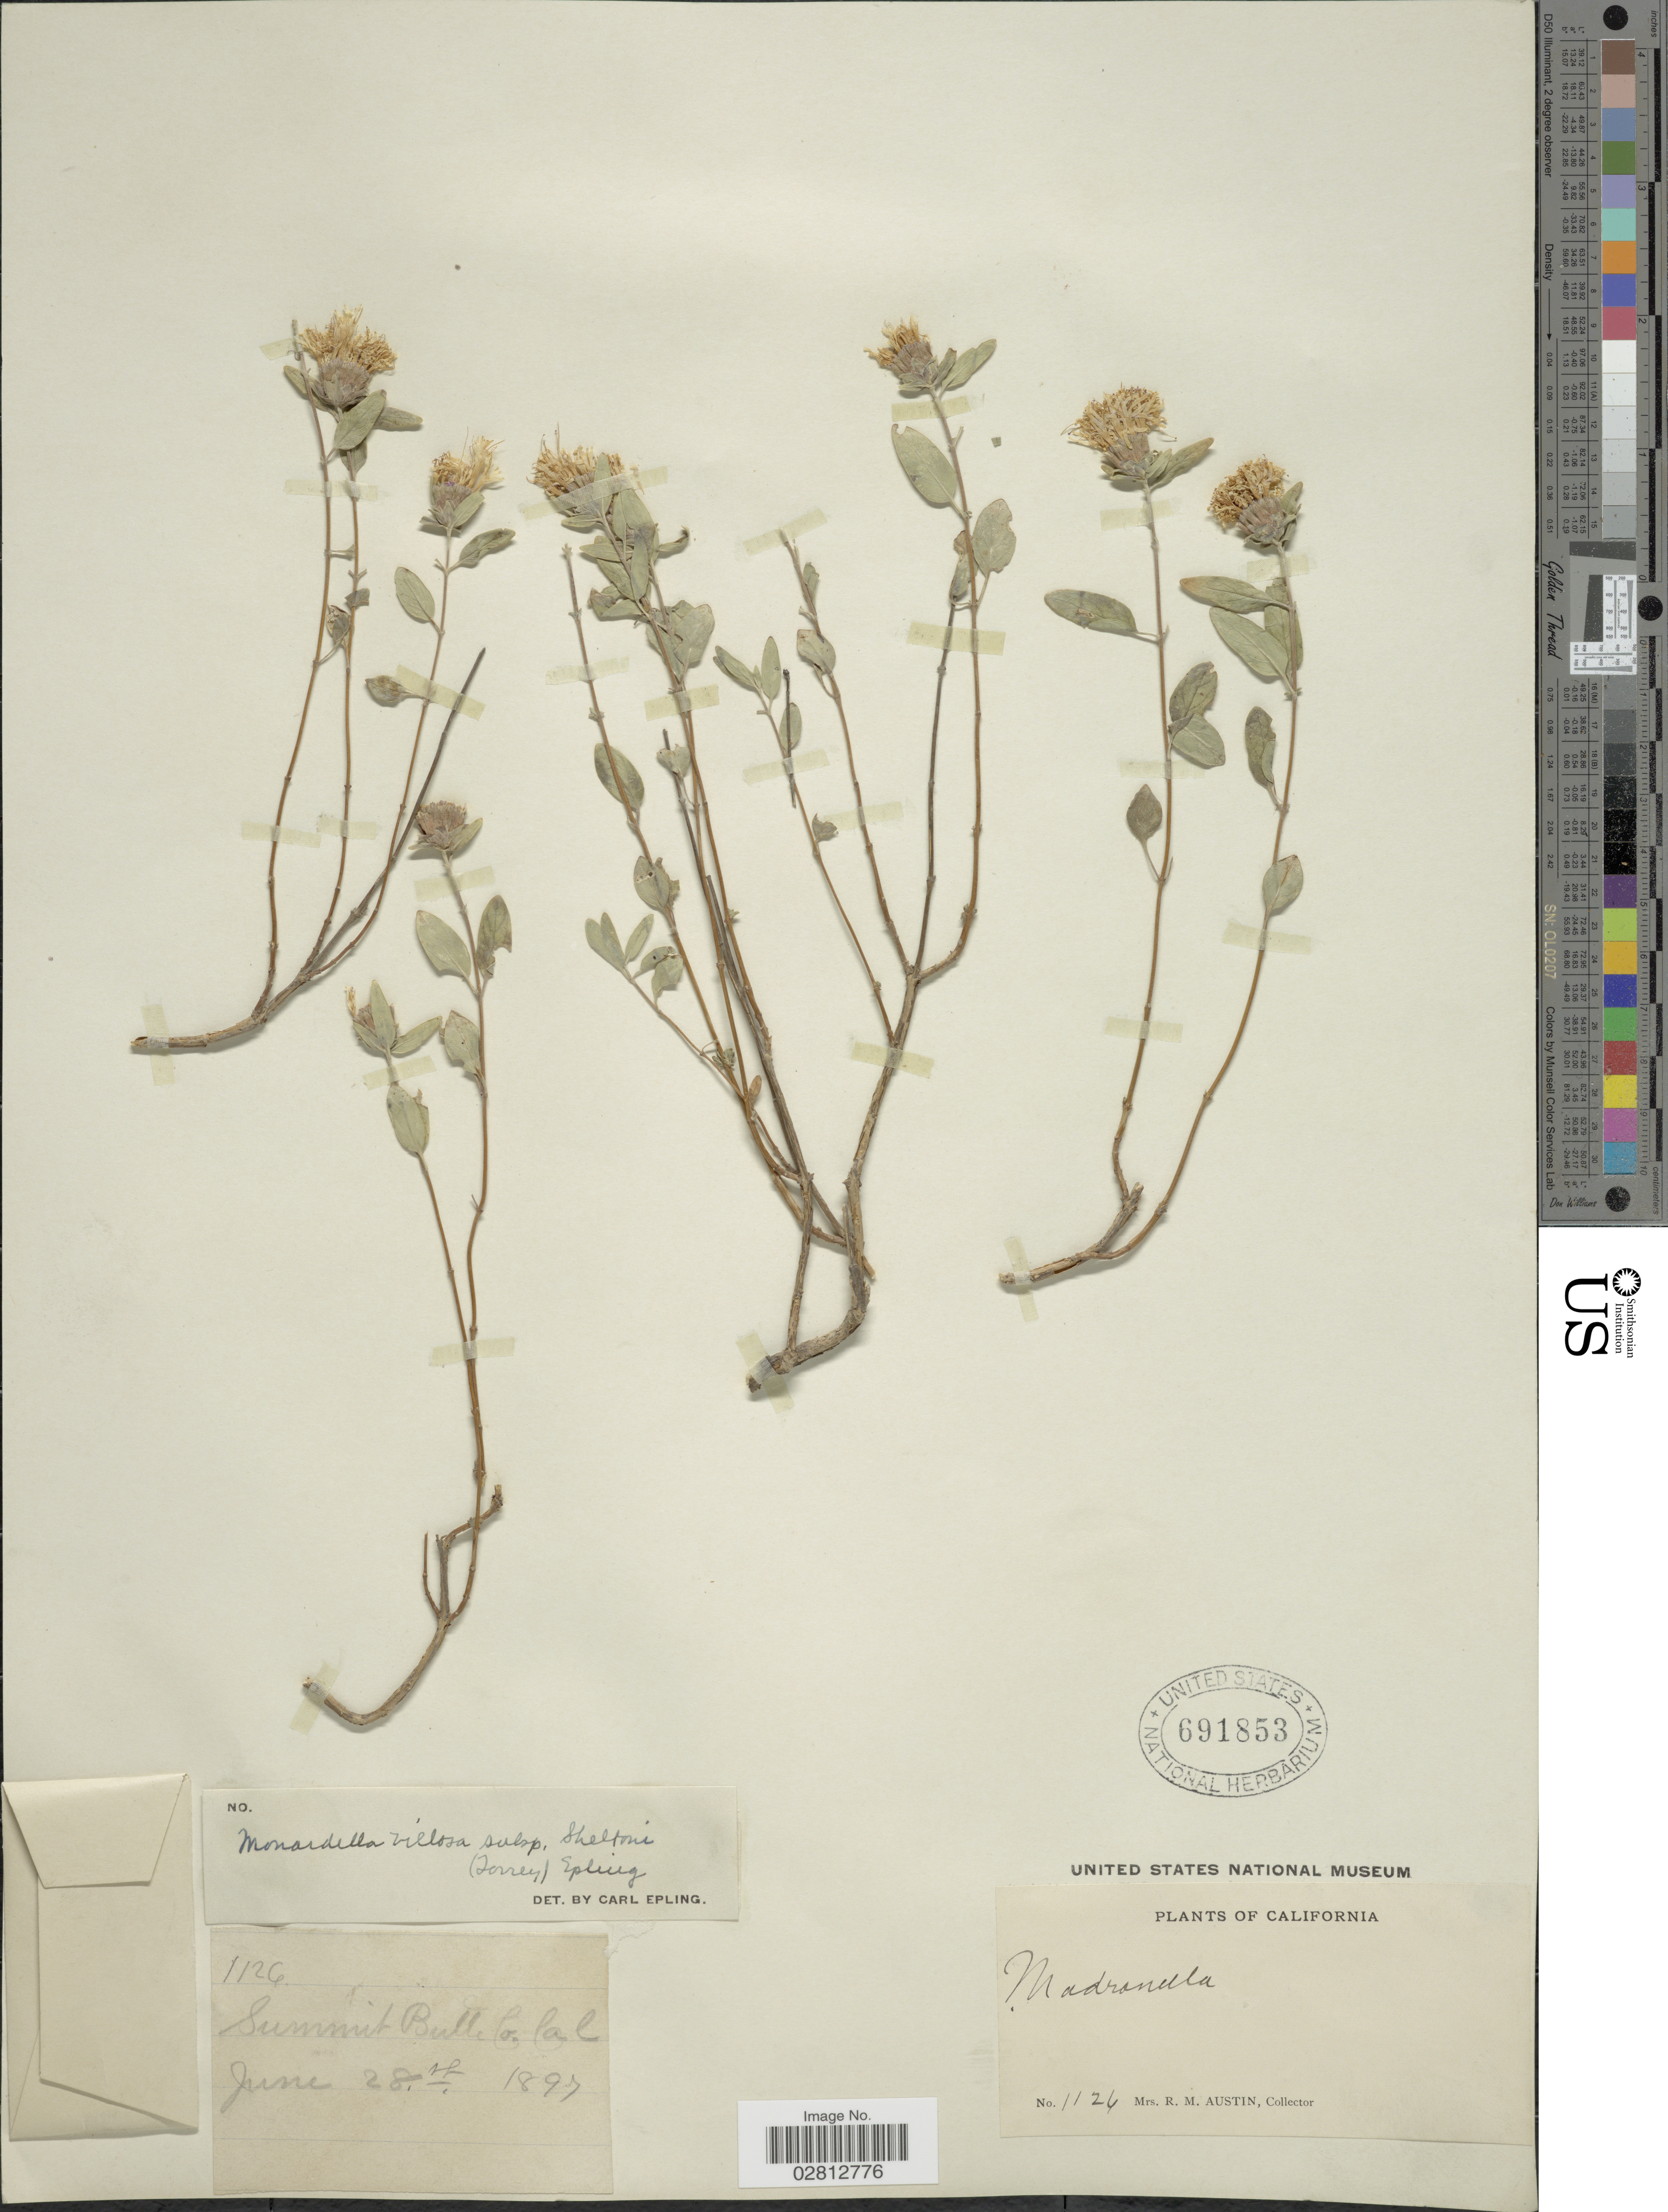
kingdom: Plantae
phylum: Tracheophyta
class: Magnoliopsida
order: Lamiales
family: Lamiaceae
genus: Monardella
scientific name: Monardella villosa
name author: Benth.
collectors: R. Austin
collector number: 1124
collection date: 1897-06-28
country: United States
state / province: California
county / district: Butte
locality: Summit Butte Co., Cal.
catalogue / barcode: US 691853